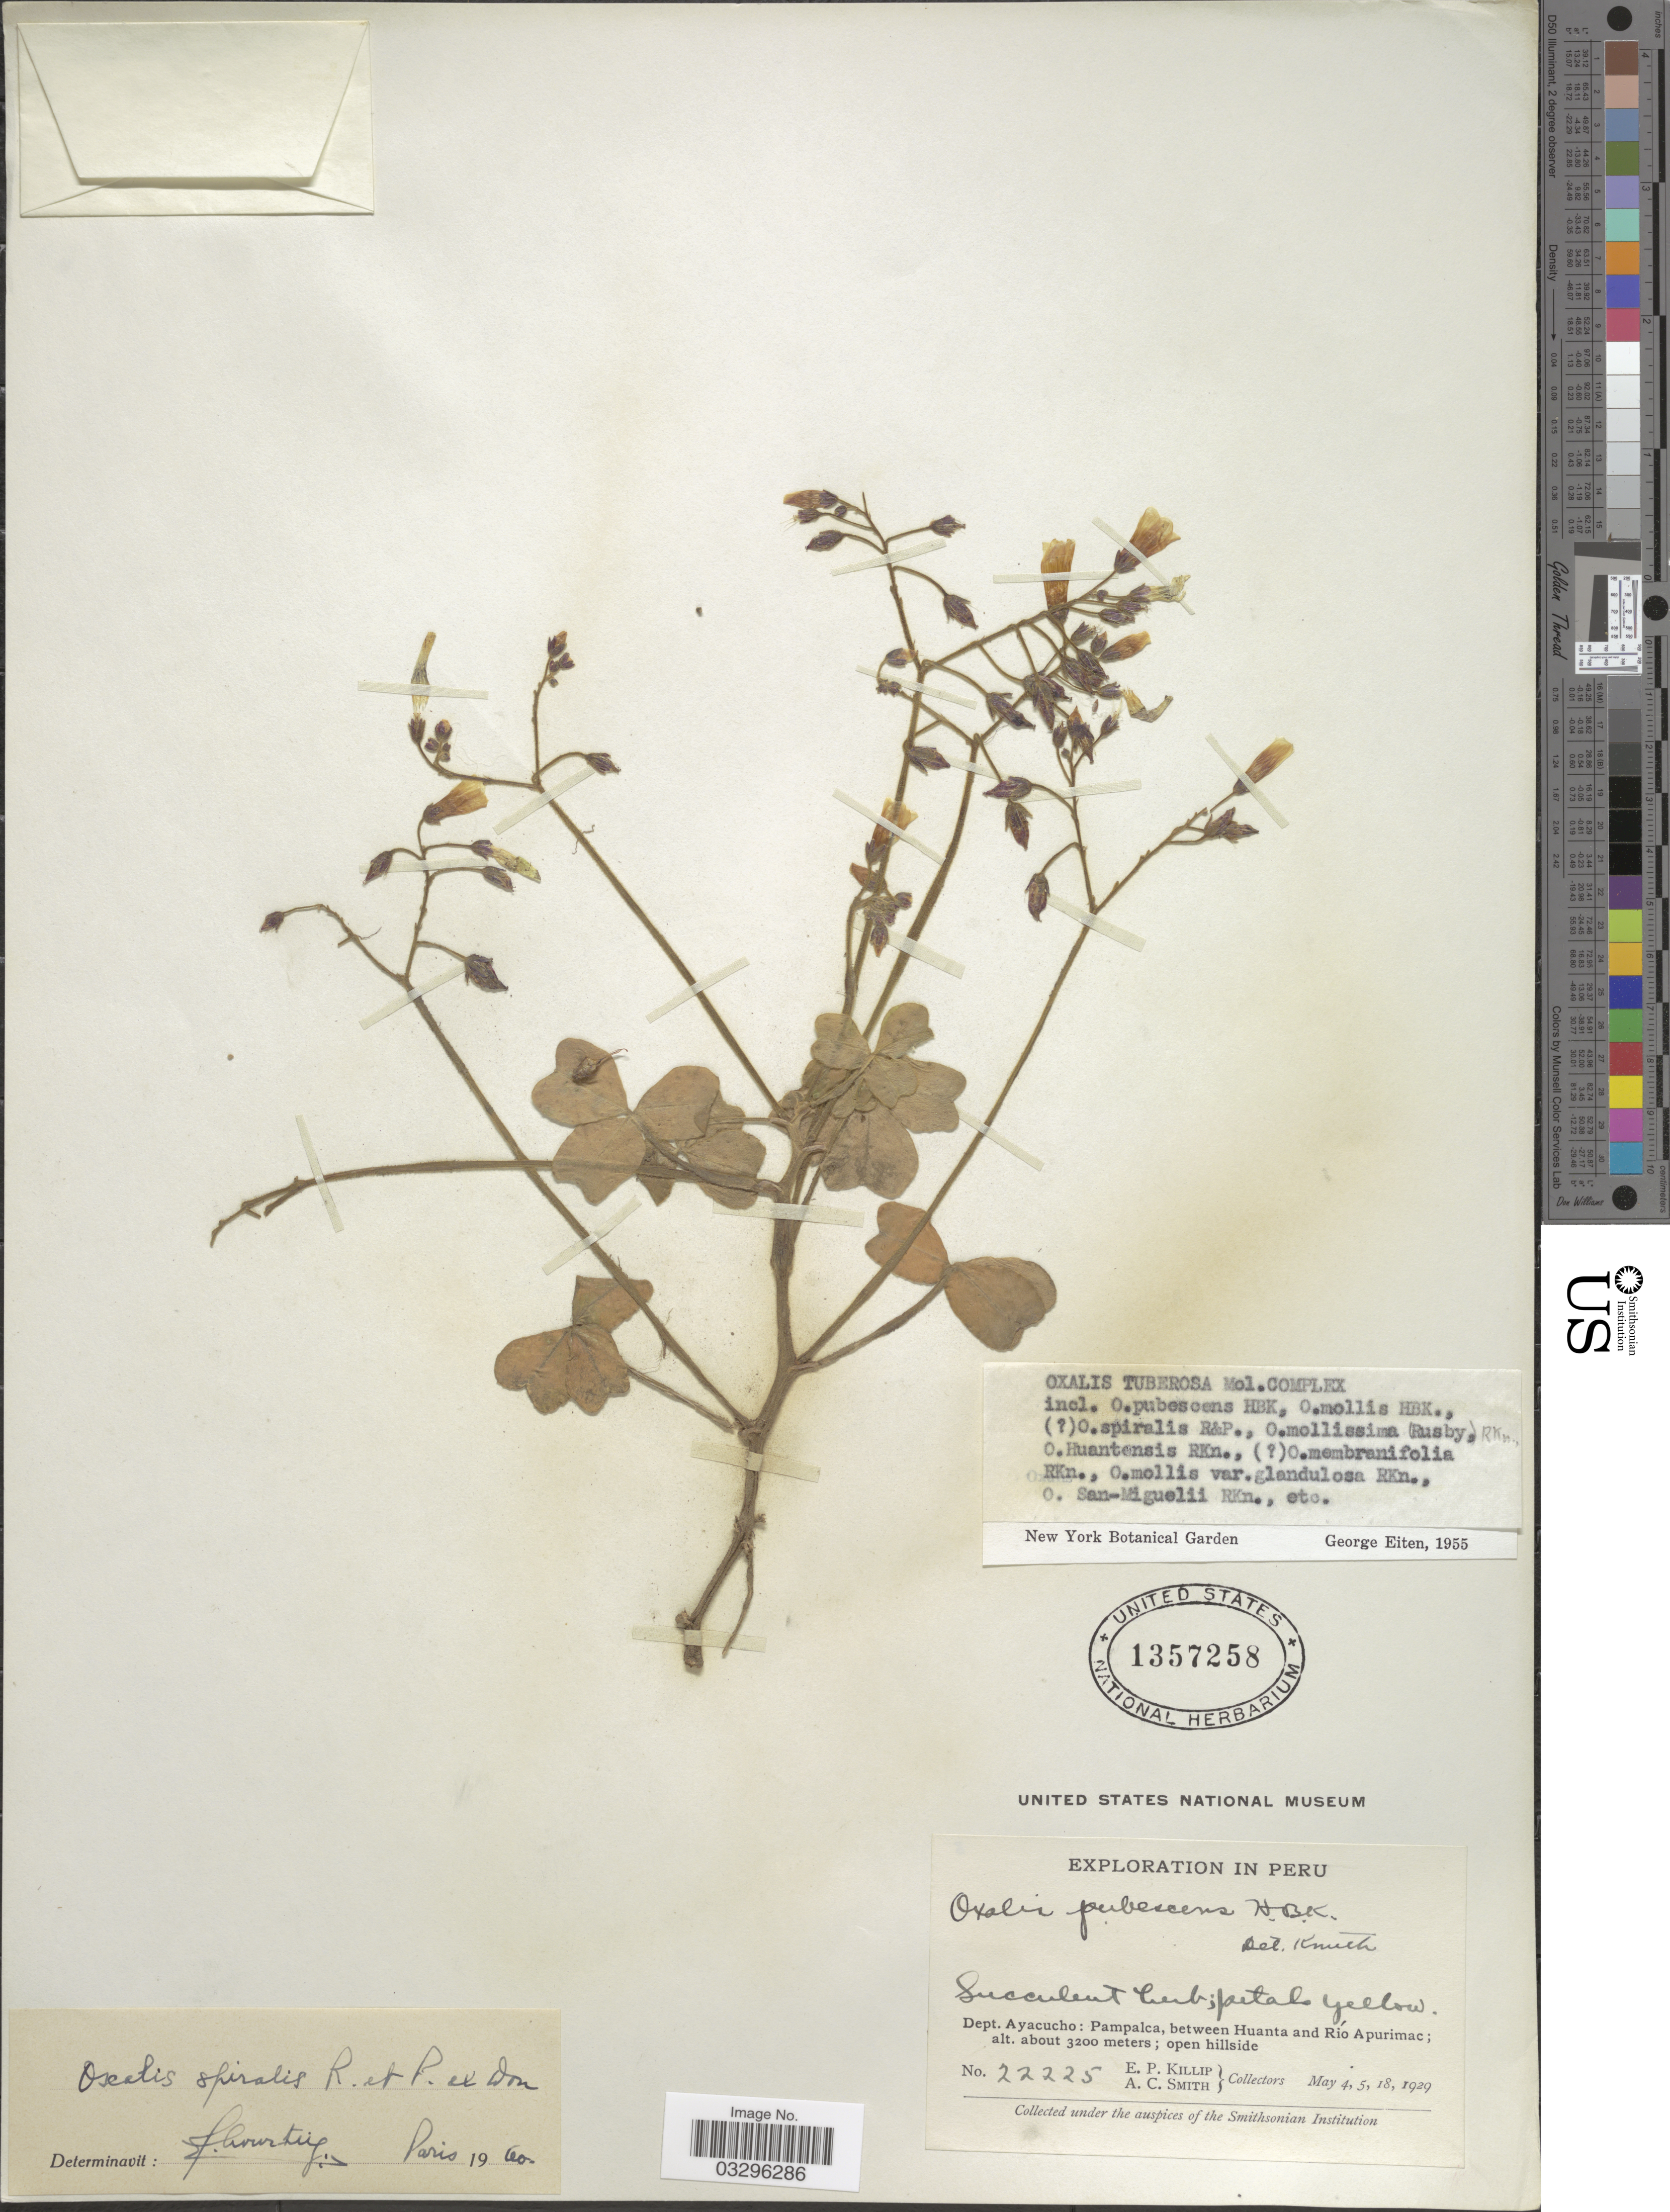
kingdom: Plantae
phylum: Tracheophyta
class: Magnoliopsida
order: Oxalidales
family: Oxalidaceae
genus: Oxalis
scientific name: Oxalis spiralis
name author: Ruiz & Pav. ex G. Don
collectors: E. P. Killip & A. C. Smith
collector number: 22225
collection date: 1929-05-04/1929-05-18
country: Peru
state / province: Ayacucho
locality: Dept. Ayacucho: Pampalca, between Huanta and Río Apurimac.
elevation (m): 3200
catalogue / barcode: US 1357258